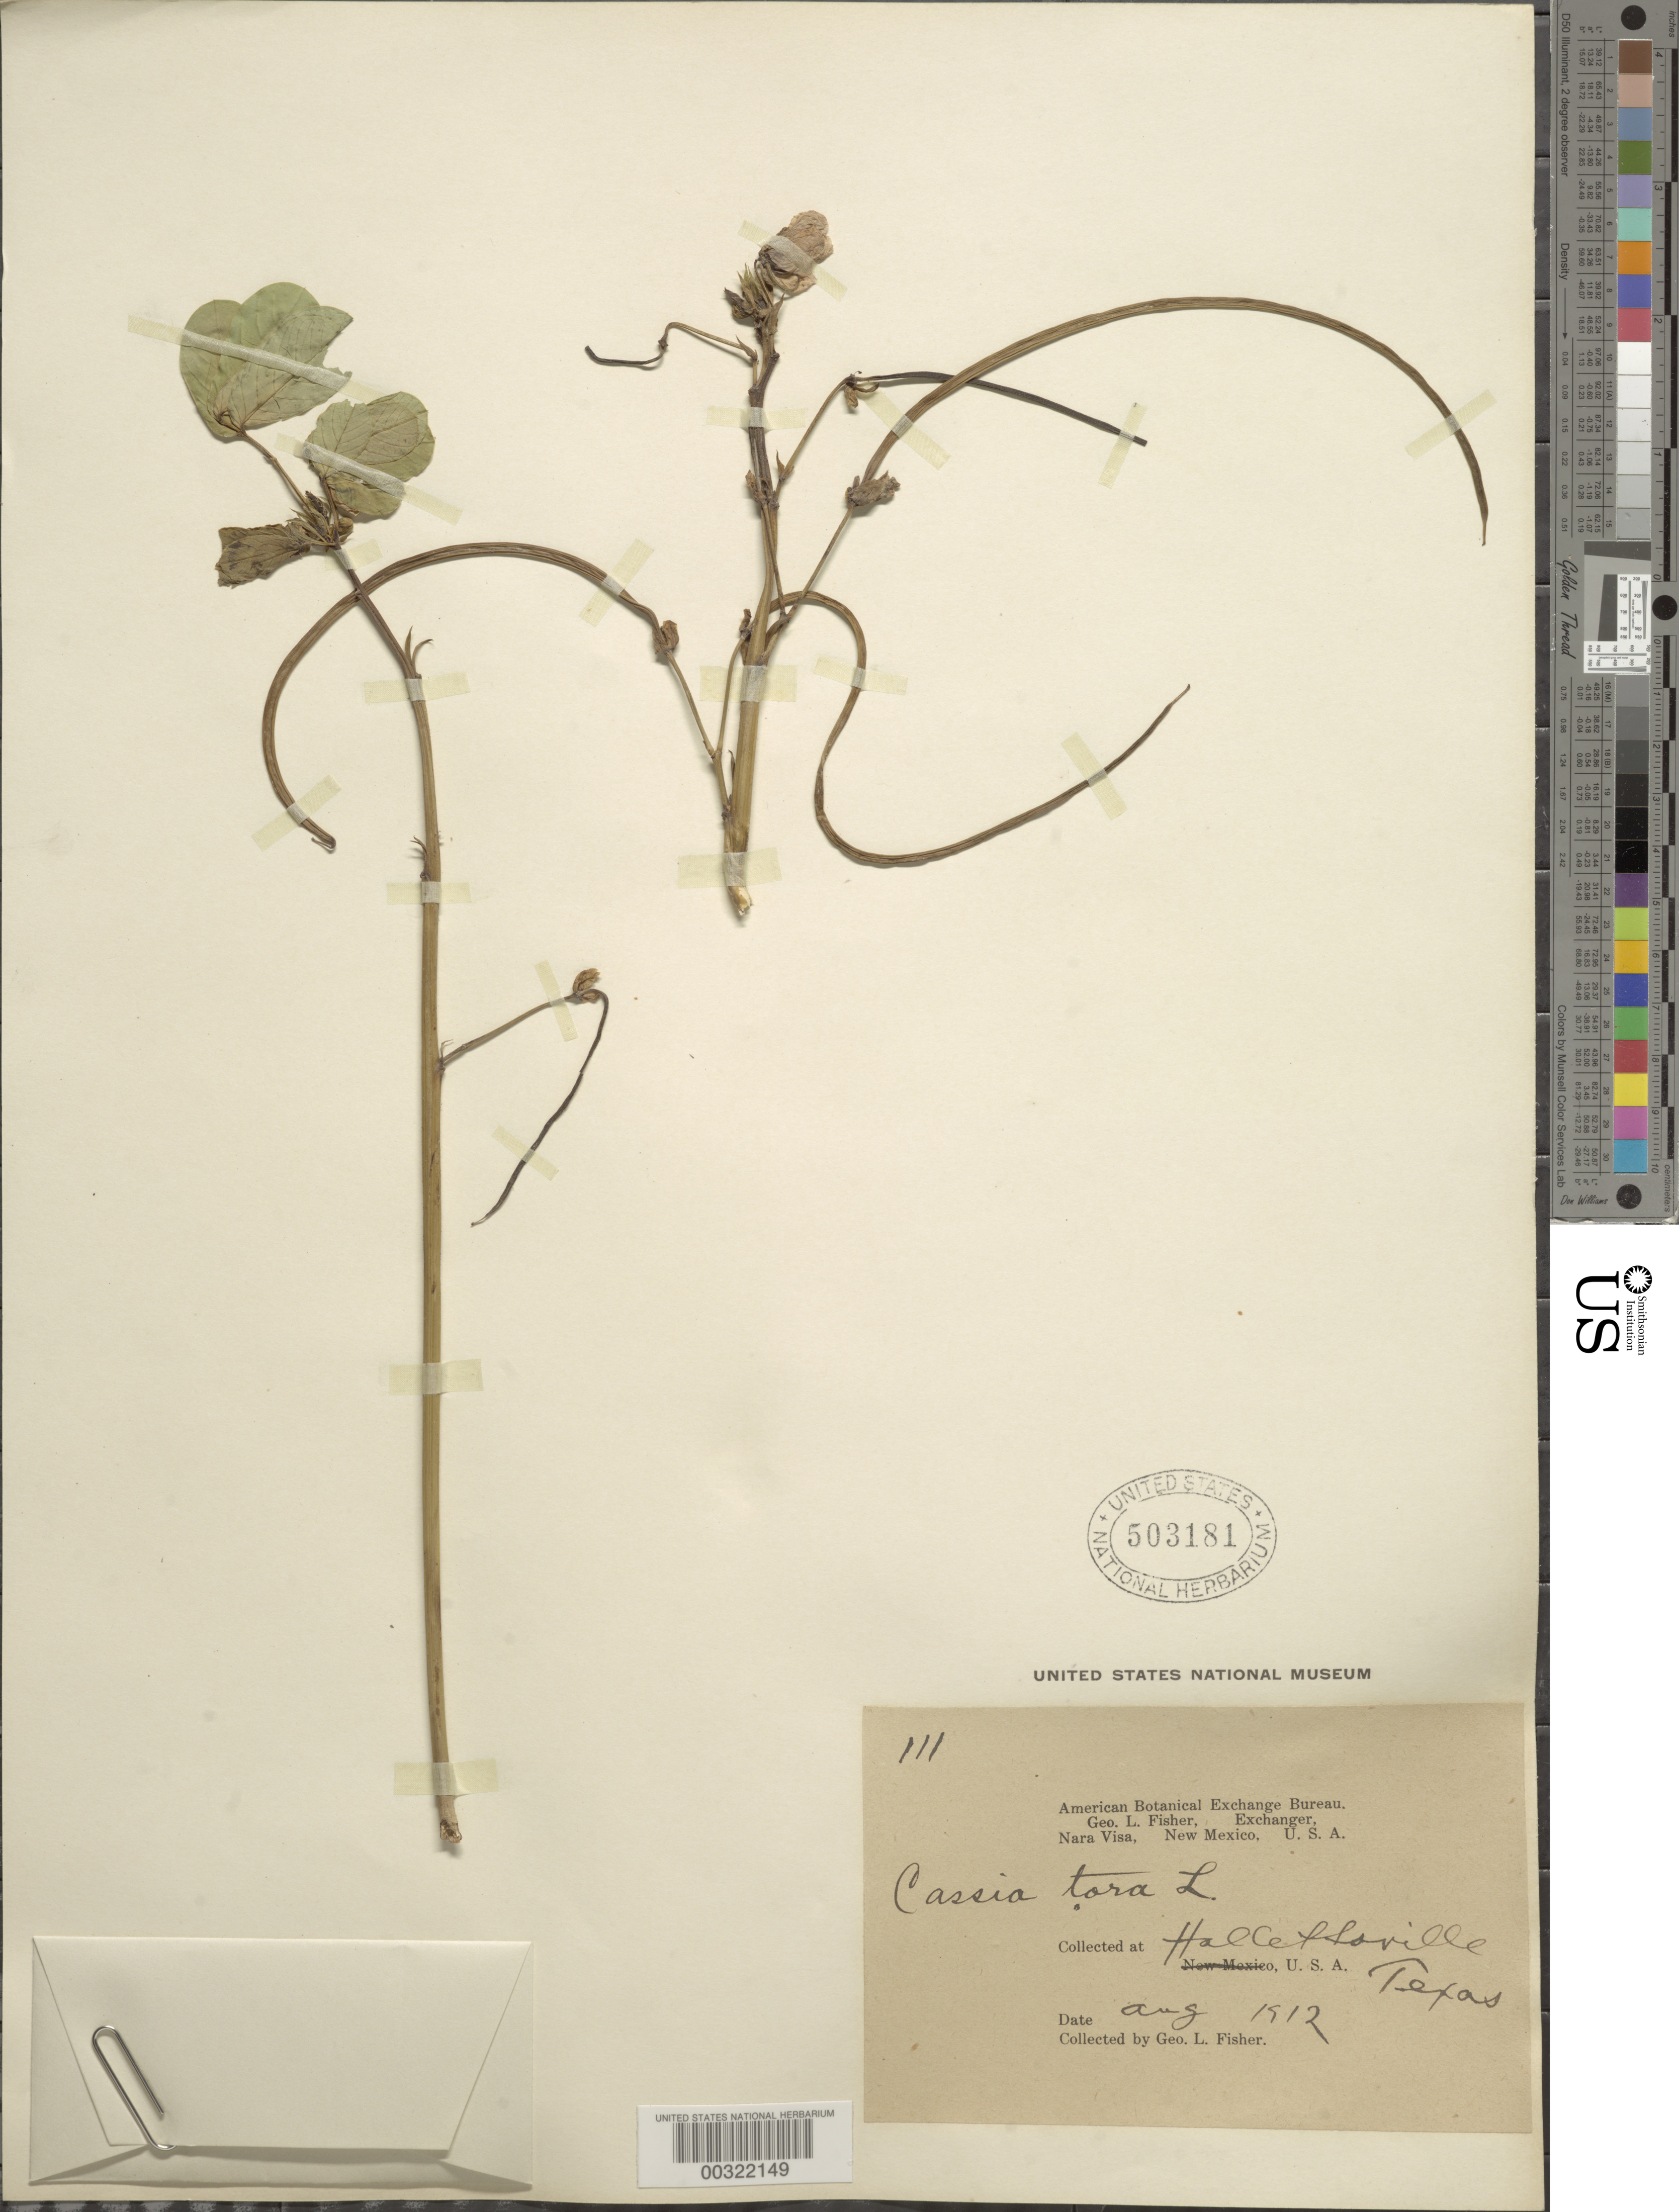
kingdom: Plantae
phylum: Tracheophyta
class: Magnoliopsida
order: Fabales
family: Fabaceae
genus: Senna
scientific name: Senna obtusifolia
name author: (L.) H.S. Irwin & Barneby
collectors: G. L. Fisher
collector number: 111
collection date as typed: Aug 1912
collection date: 1912-08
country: United States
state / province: Texas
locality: Hallettsville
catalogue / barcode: US 503181